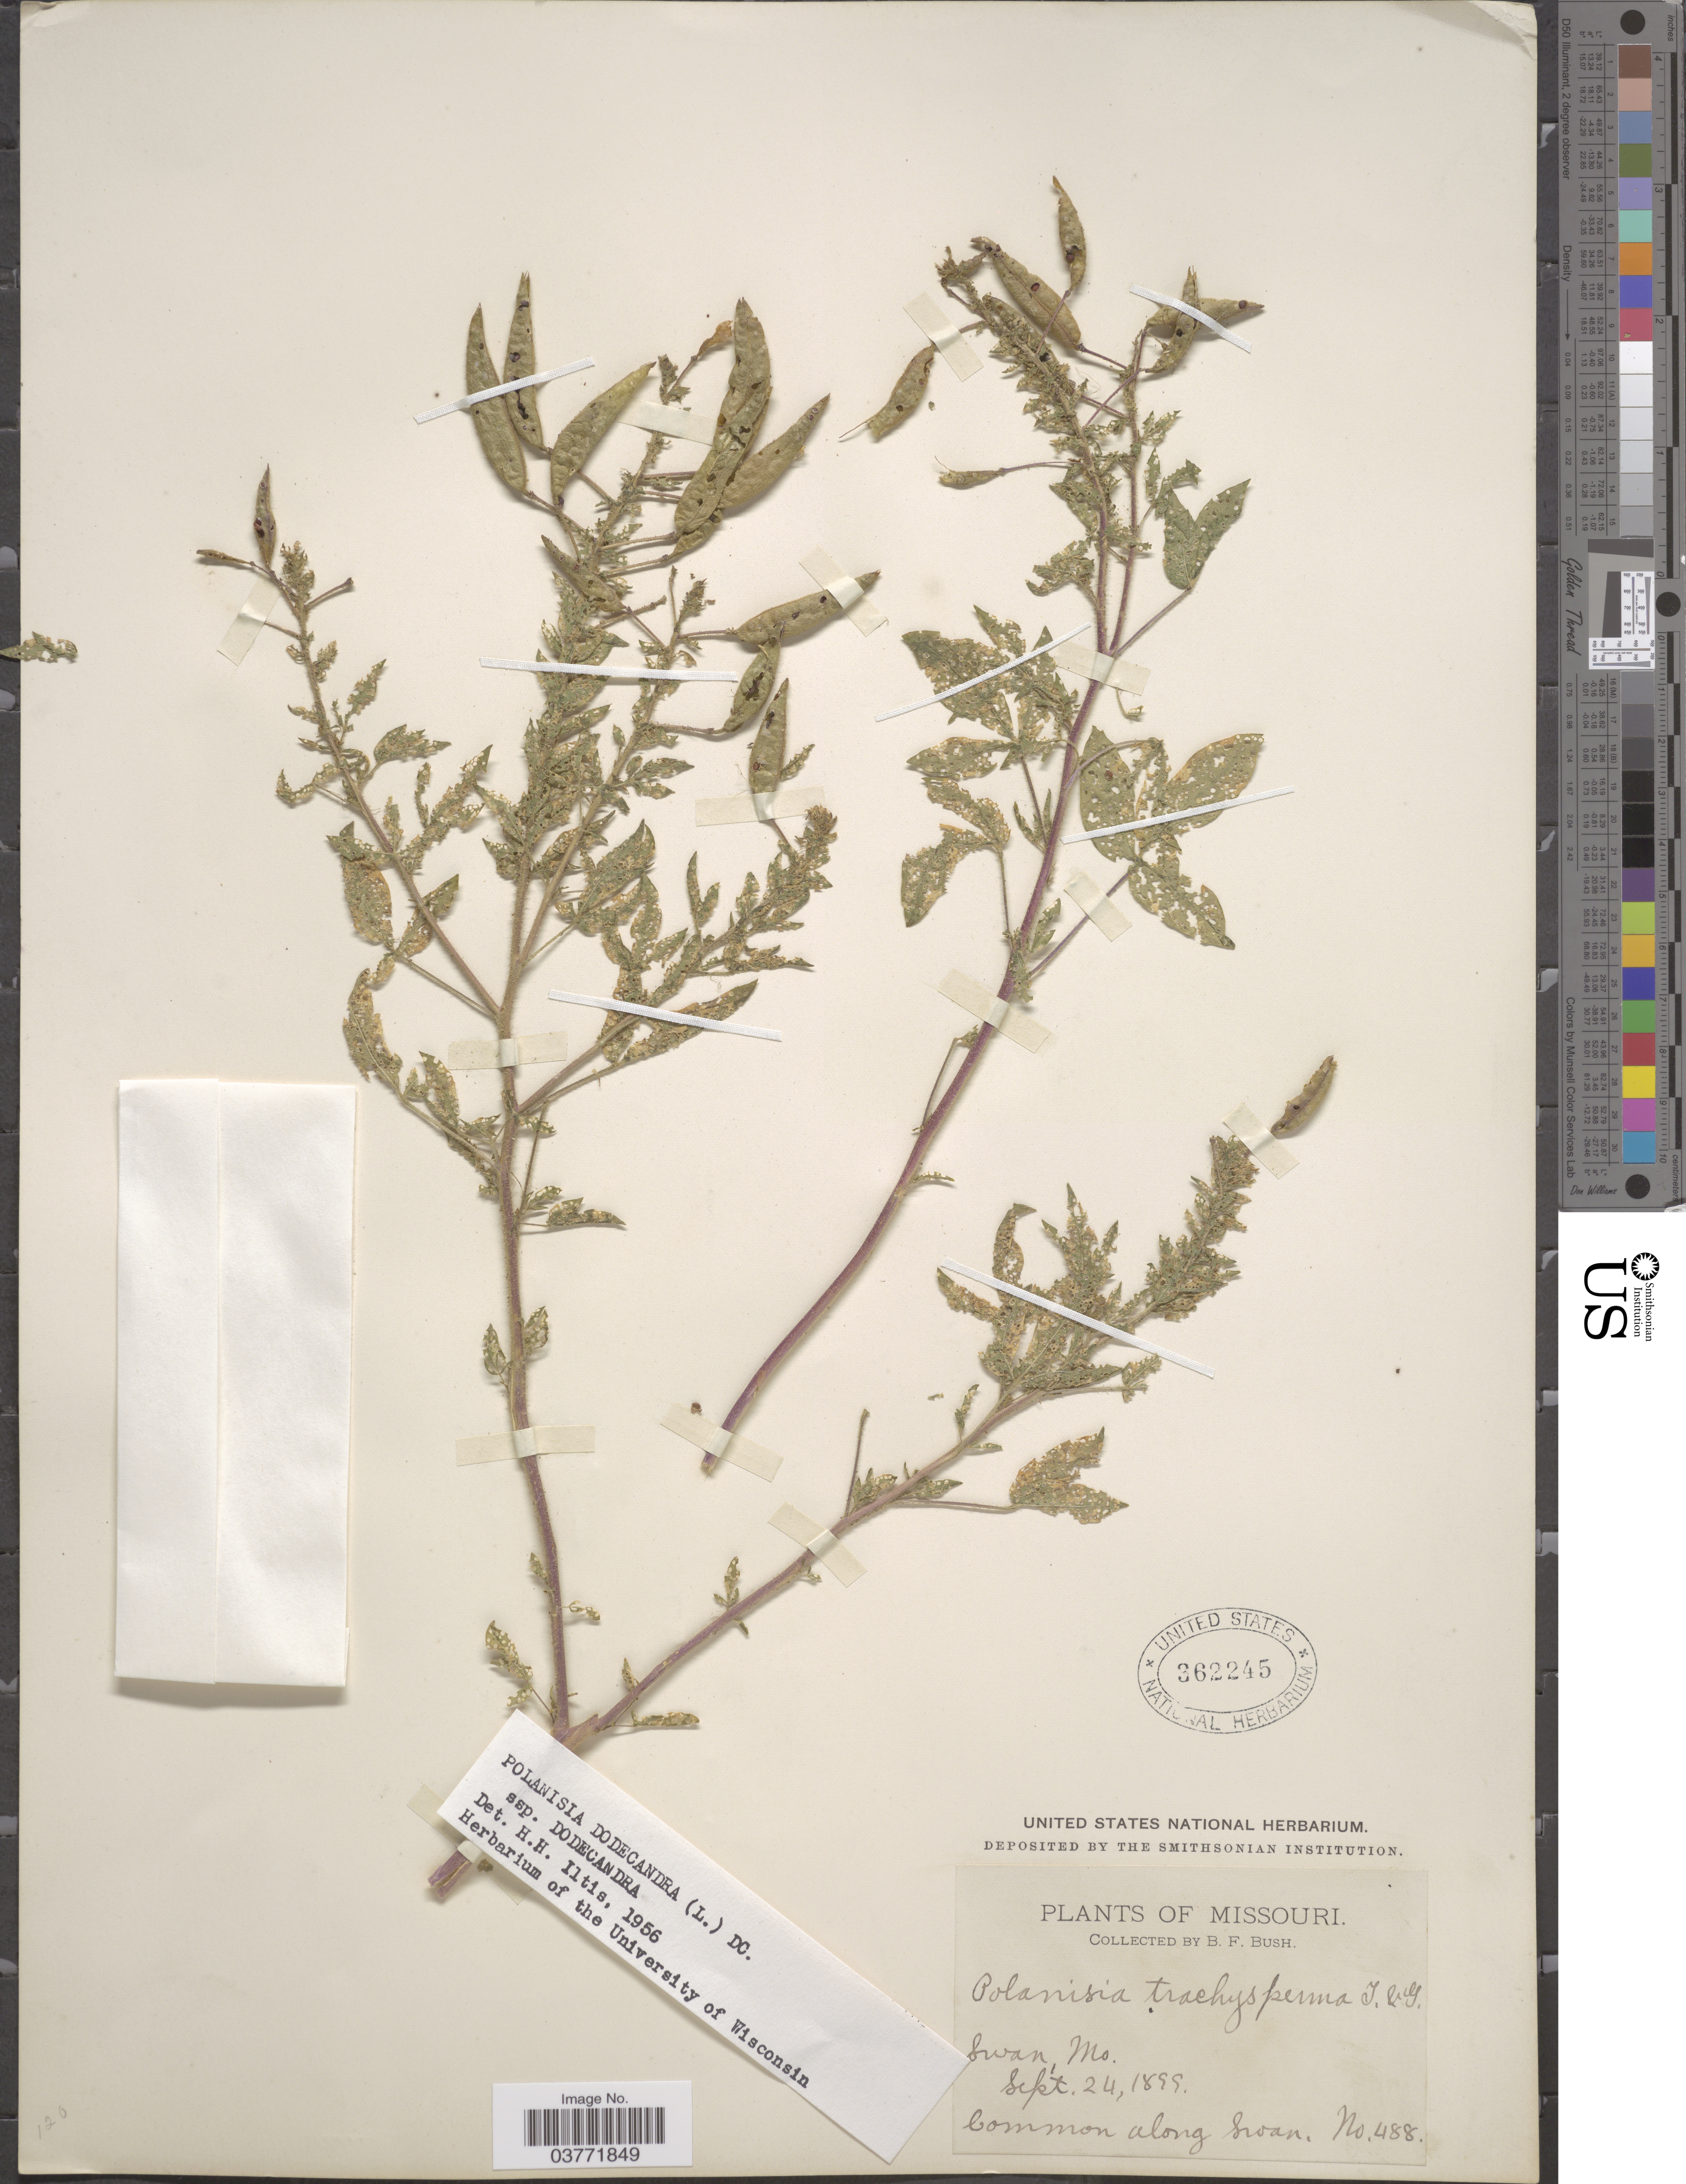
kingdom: Plantae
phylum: Tracheophyta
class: Magnoliopsida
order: Brassicales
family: Cleomaceae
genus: Polanisia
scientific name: Polanisia dodecandra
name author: (L.) DC.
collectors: B. F. Bush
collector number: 488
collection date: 1899-09-24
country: United States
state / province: Missouri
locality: Swan. Common along Swan.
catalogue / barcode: US 362245